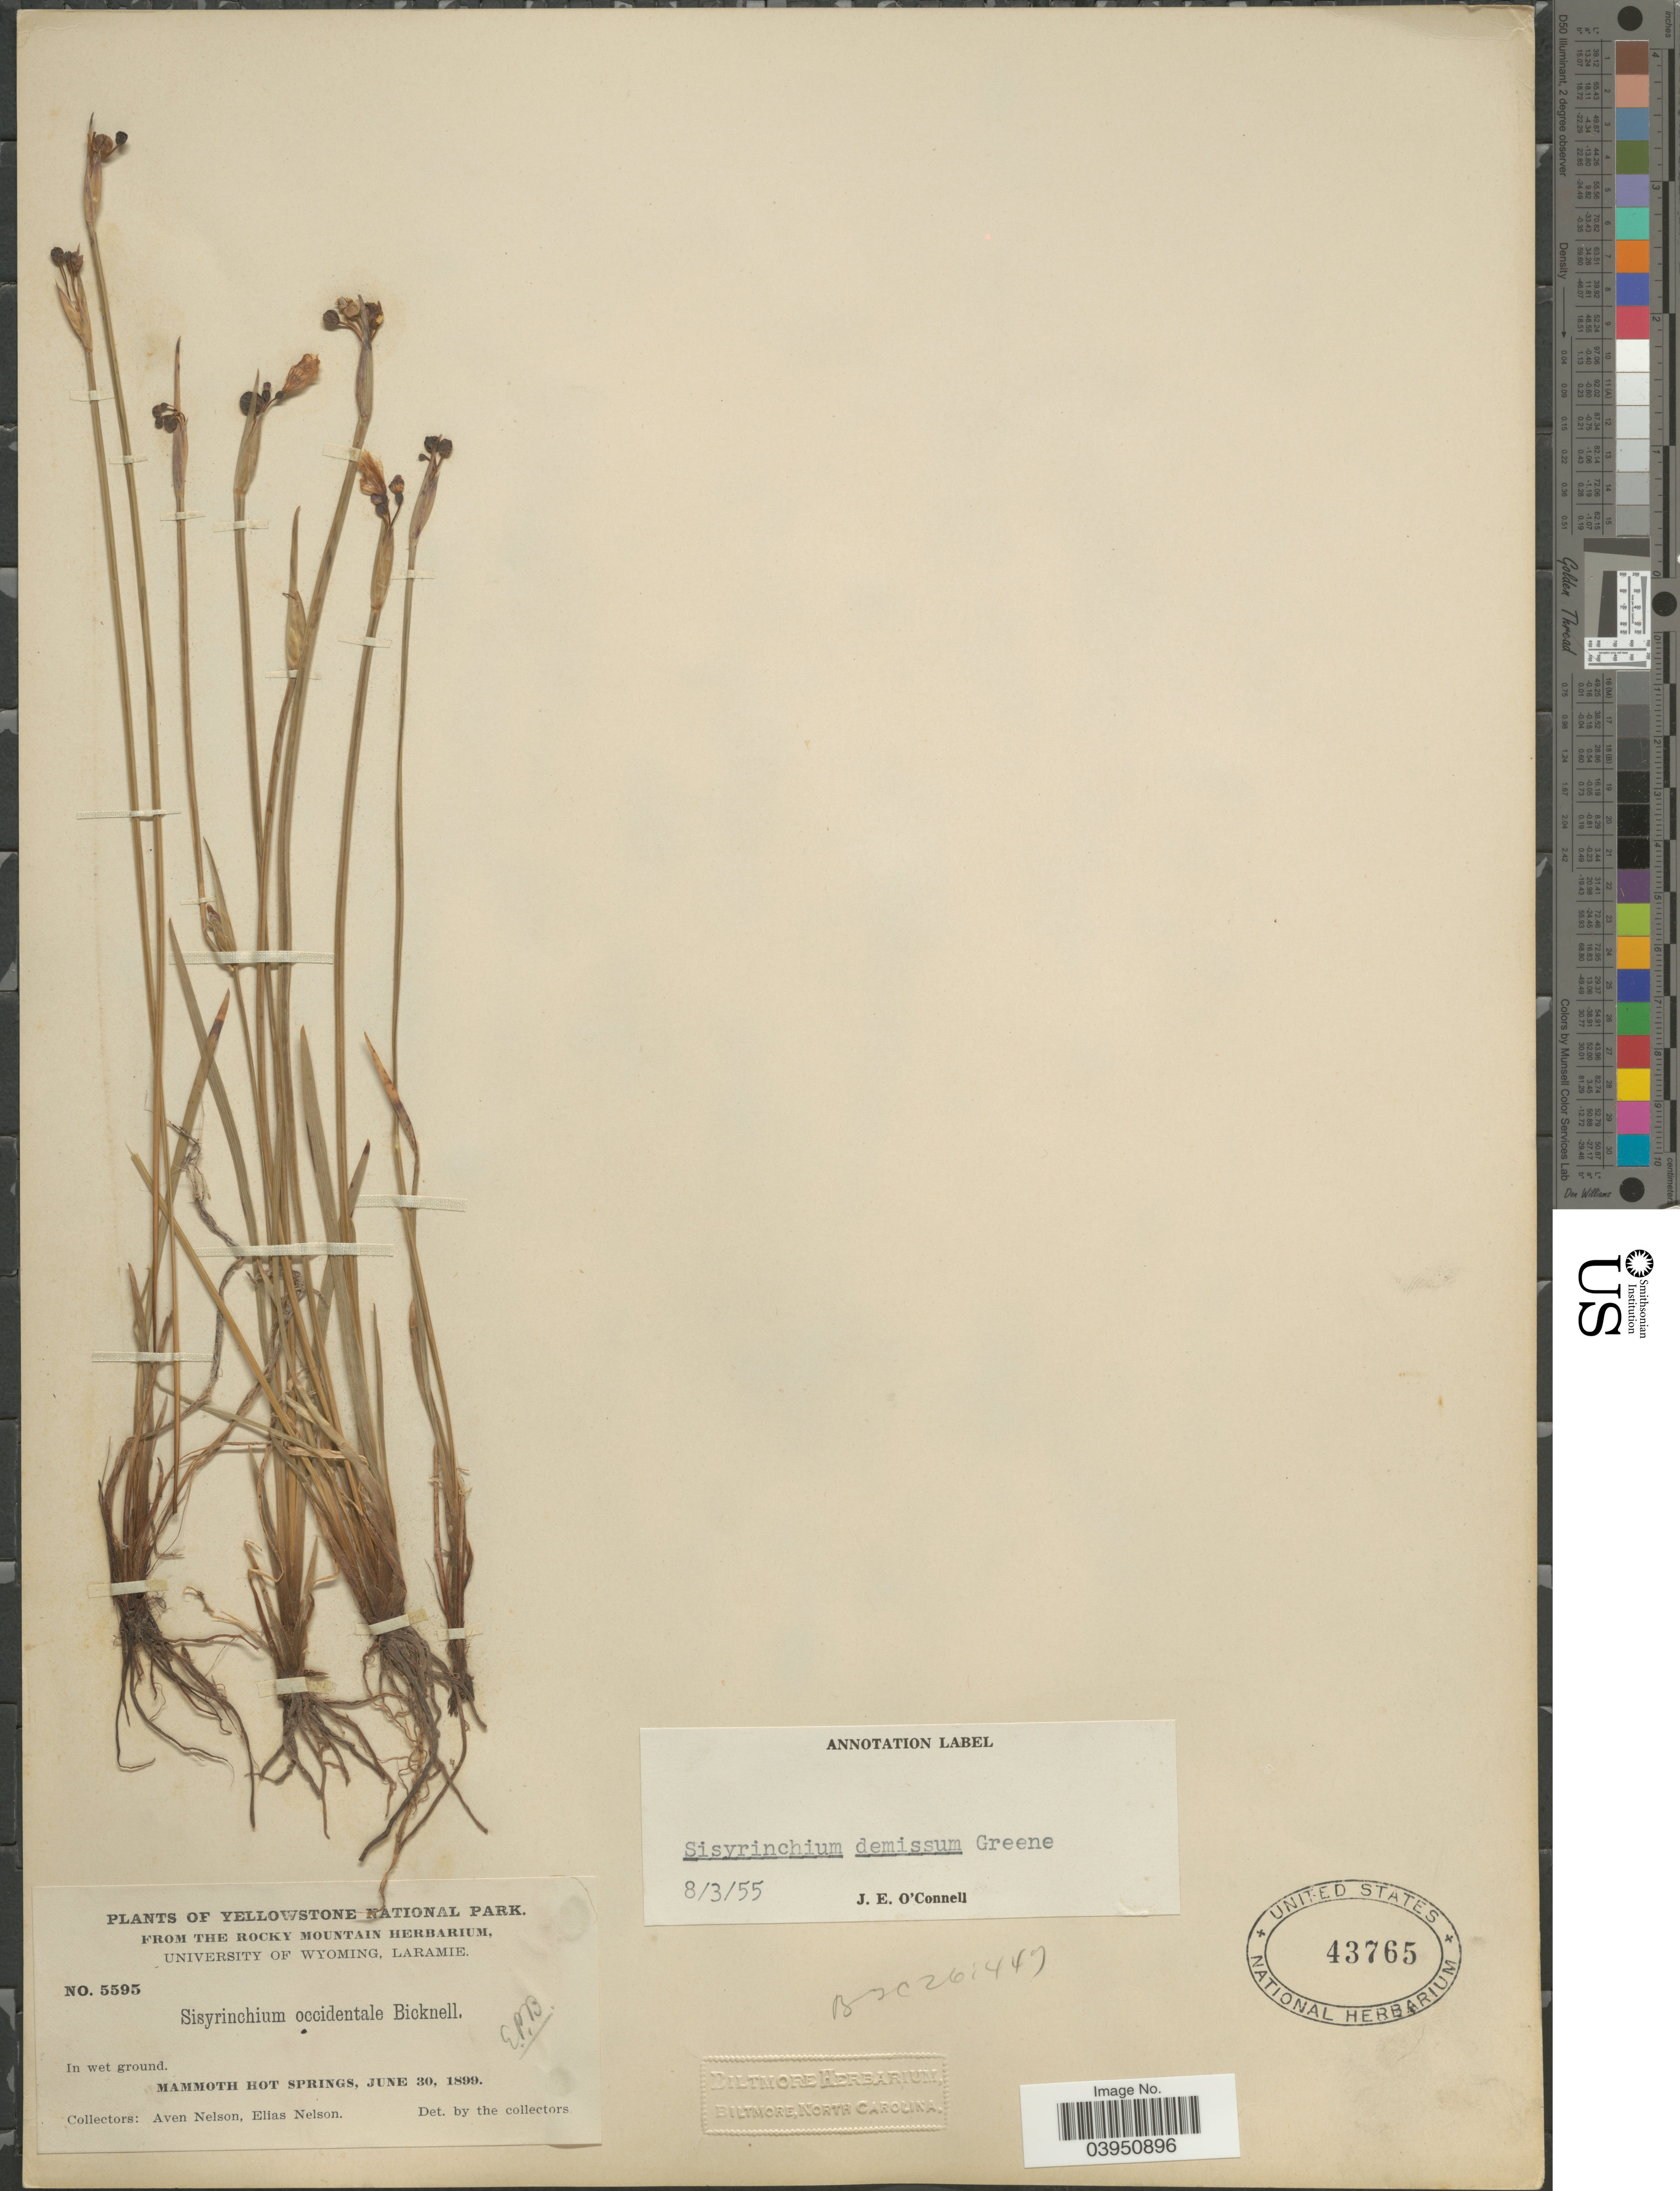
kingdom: Plantae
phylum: Tracheophyta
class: Liliopsida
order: Asparagales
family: Iridaceae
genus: Sisyrinchium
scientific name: Sisyrinchium demissum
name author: Greene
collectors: A. Nelson & E. Nelson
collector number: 5595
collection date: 1899-06-30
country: United States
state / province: Wyoming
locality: Yellowstone National Park. Mammoth Hot Springs.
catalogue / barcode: US 43765